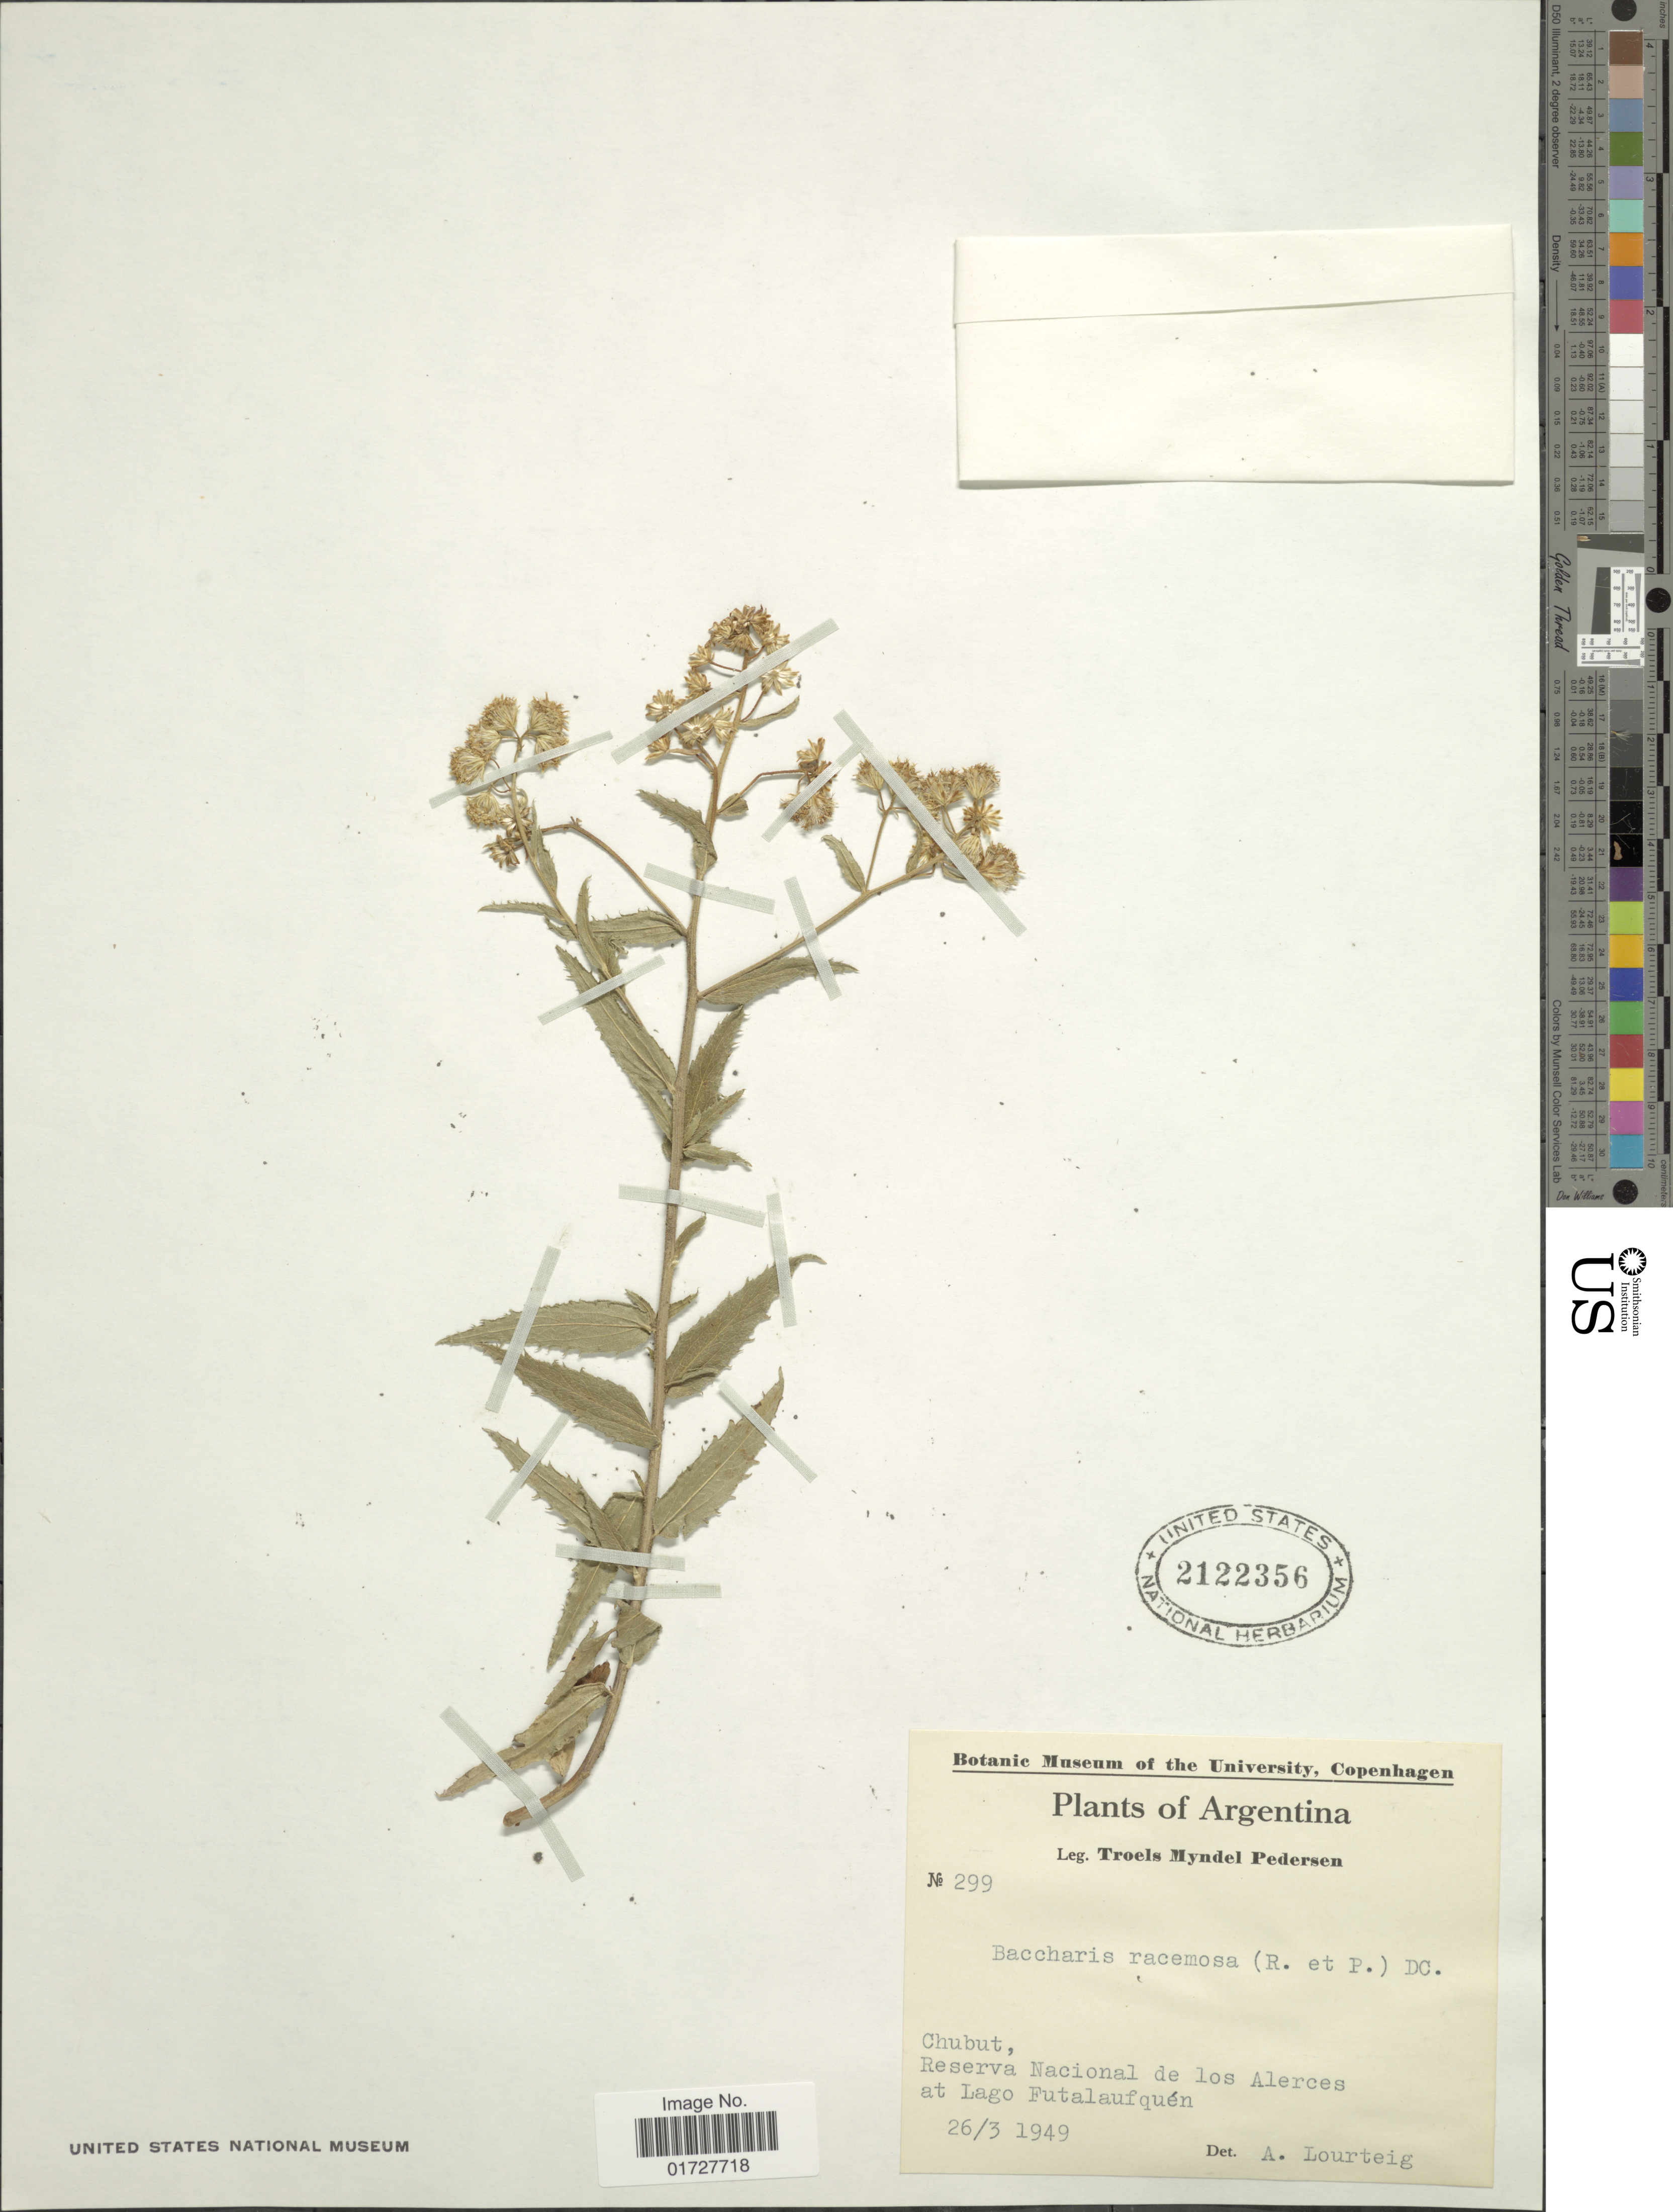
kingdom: Plantae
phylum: Tracheophyta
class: Magnoliopsida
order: Asterales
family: Asteraceae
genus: Baccharis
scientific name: Baccharis racemosa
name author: (Ruiz & Pav.) DC.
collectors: T. Pederson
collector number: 299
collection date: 1949-03-26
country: Argentina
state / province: Chubut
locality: Reserva Nacional de los Alerces at Lago Futalaufquen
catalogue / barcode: US 2122356